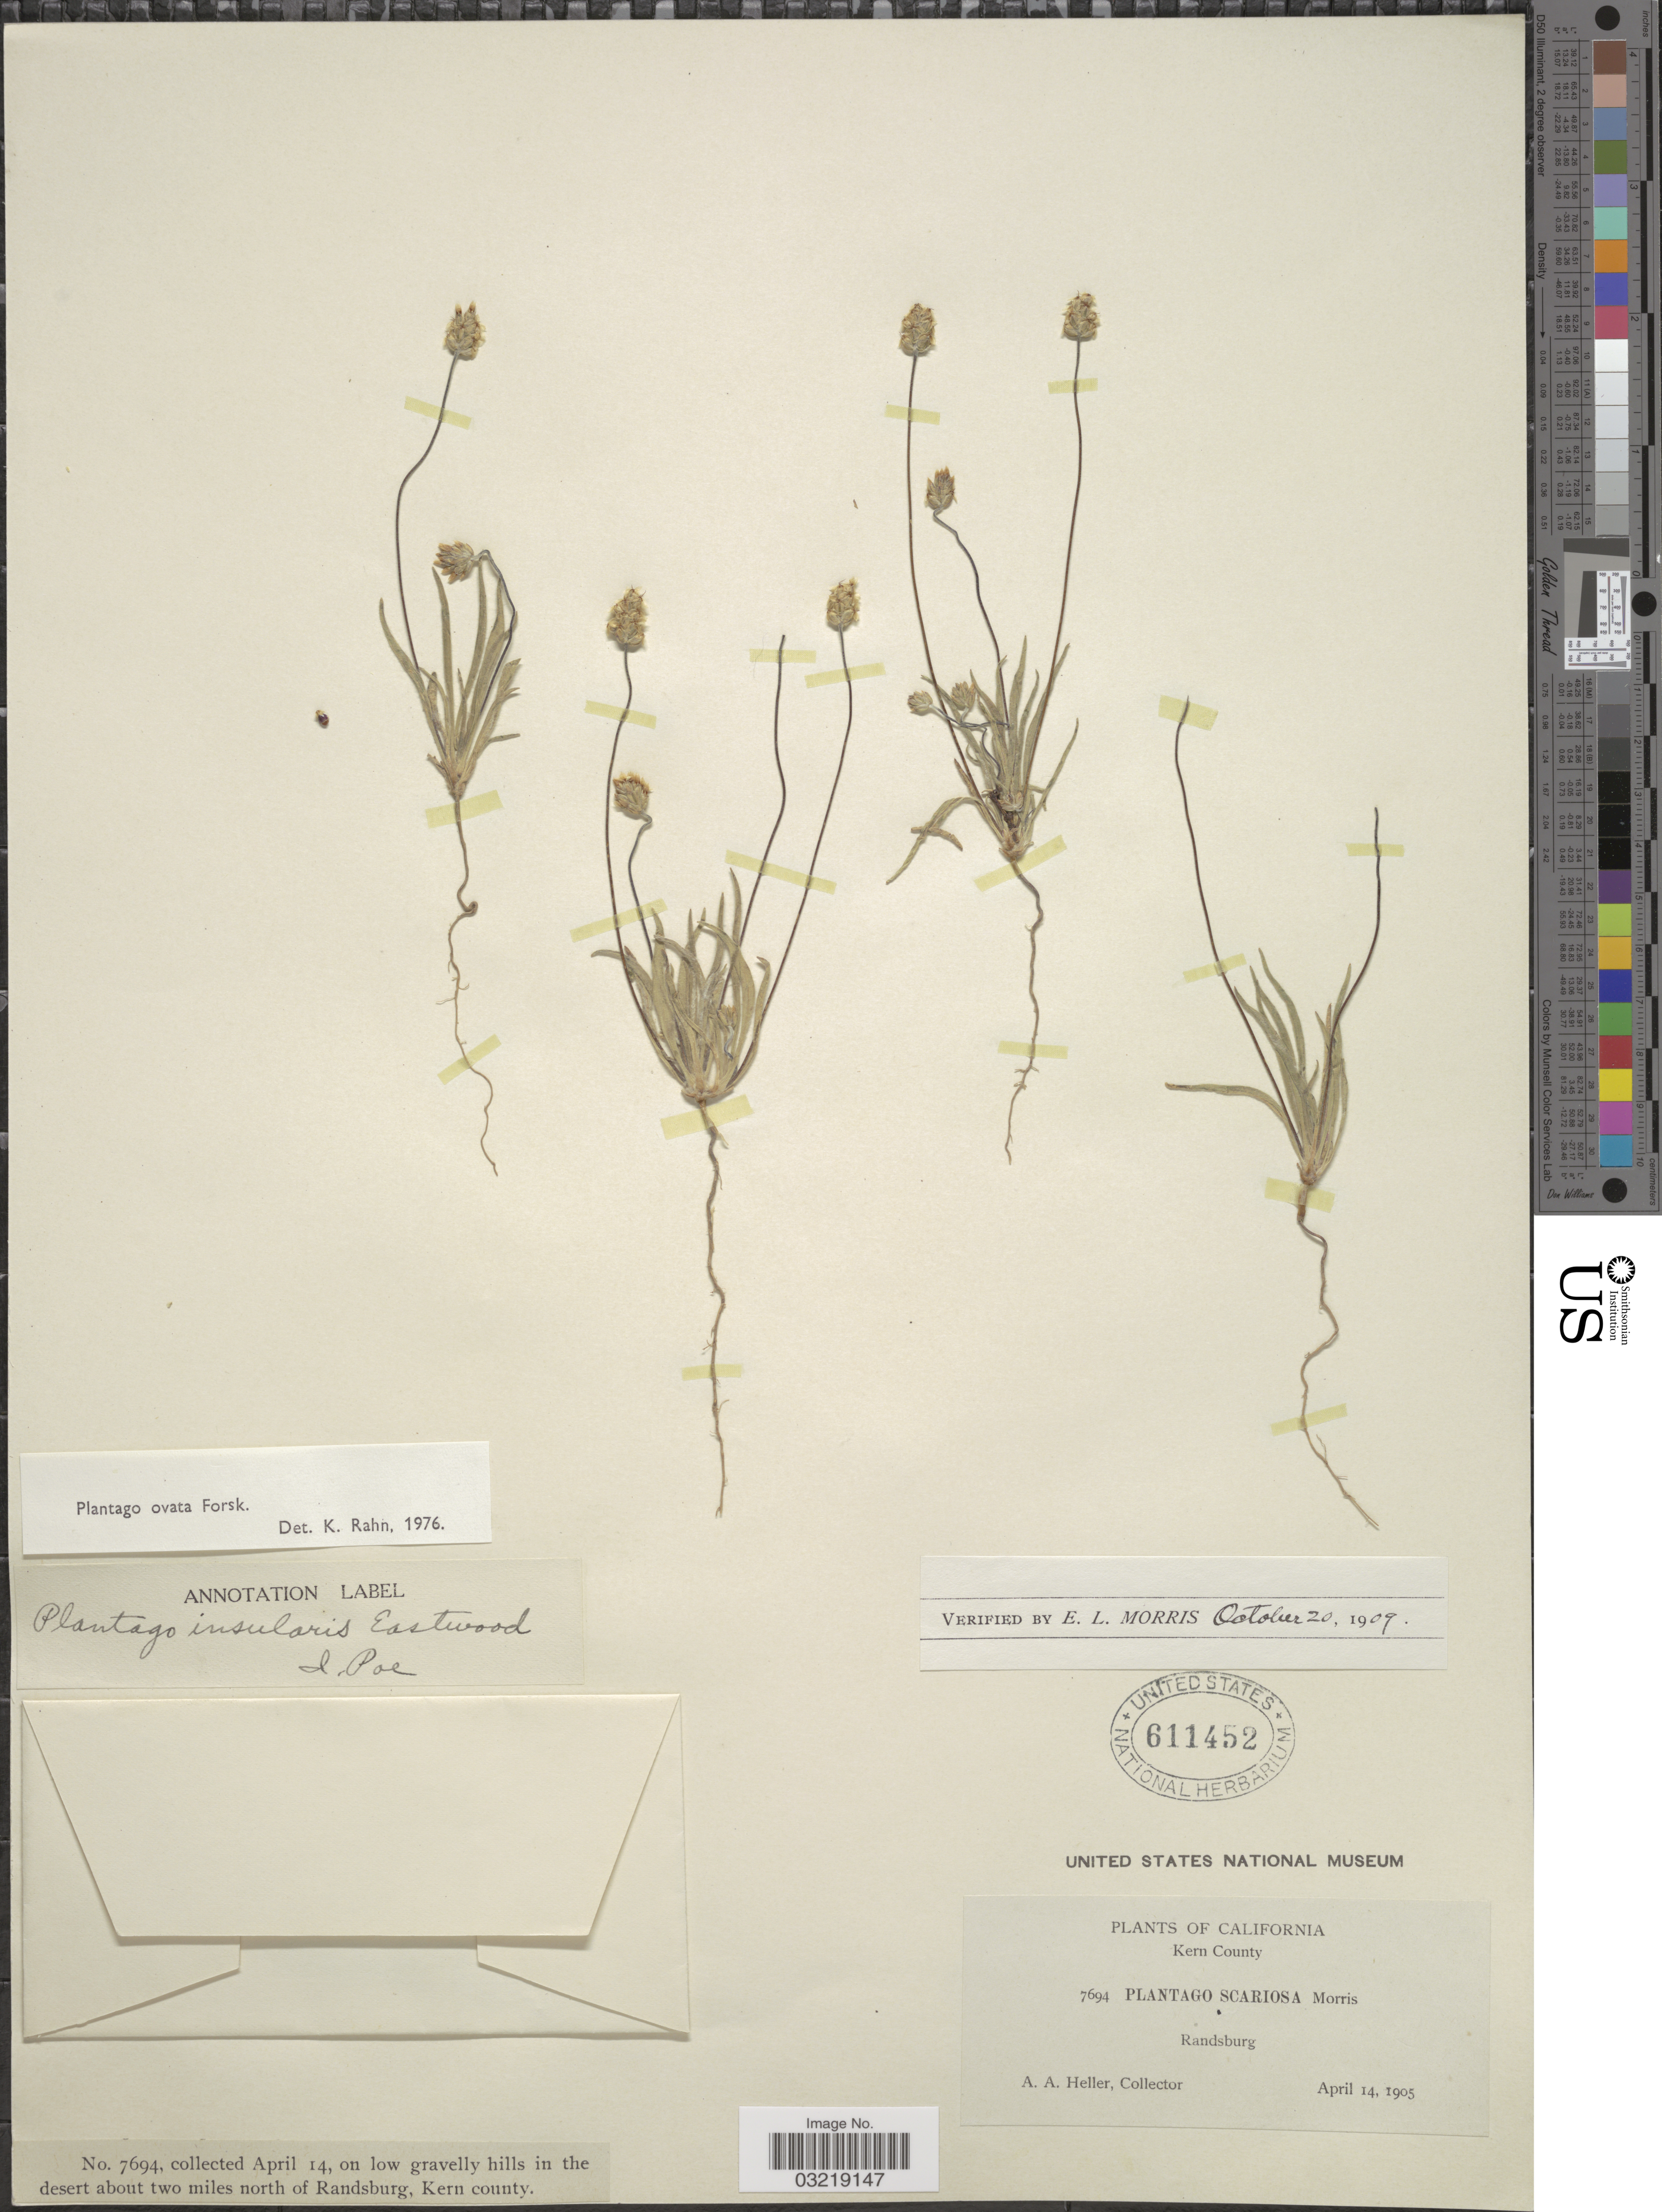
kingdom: Plantae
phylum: Tracheophyta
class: Magnoliopsida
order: Lamiales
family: Plantaginaceae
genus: Plantago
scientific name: Plantago ovata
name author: Forssk.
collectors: A. A. Heller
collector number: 7694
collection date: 1905-04-14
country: United States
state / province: California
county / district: Kern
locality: In the desert about two miles north of Randsburg, Kern county.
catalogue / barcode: US 611452